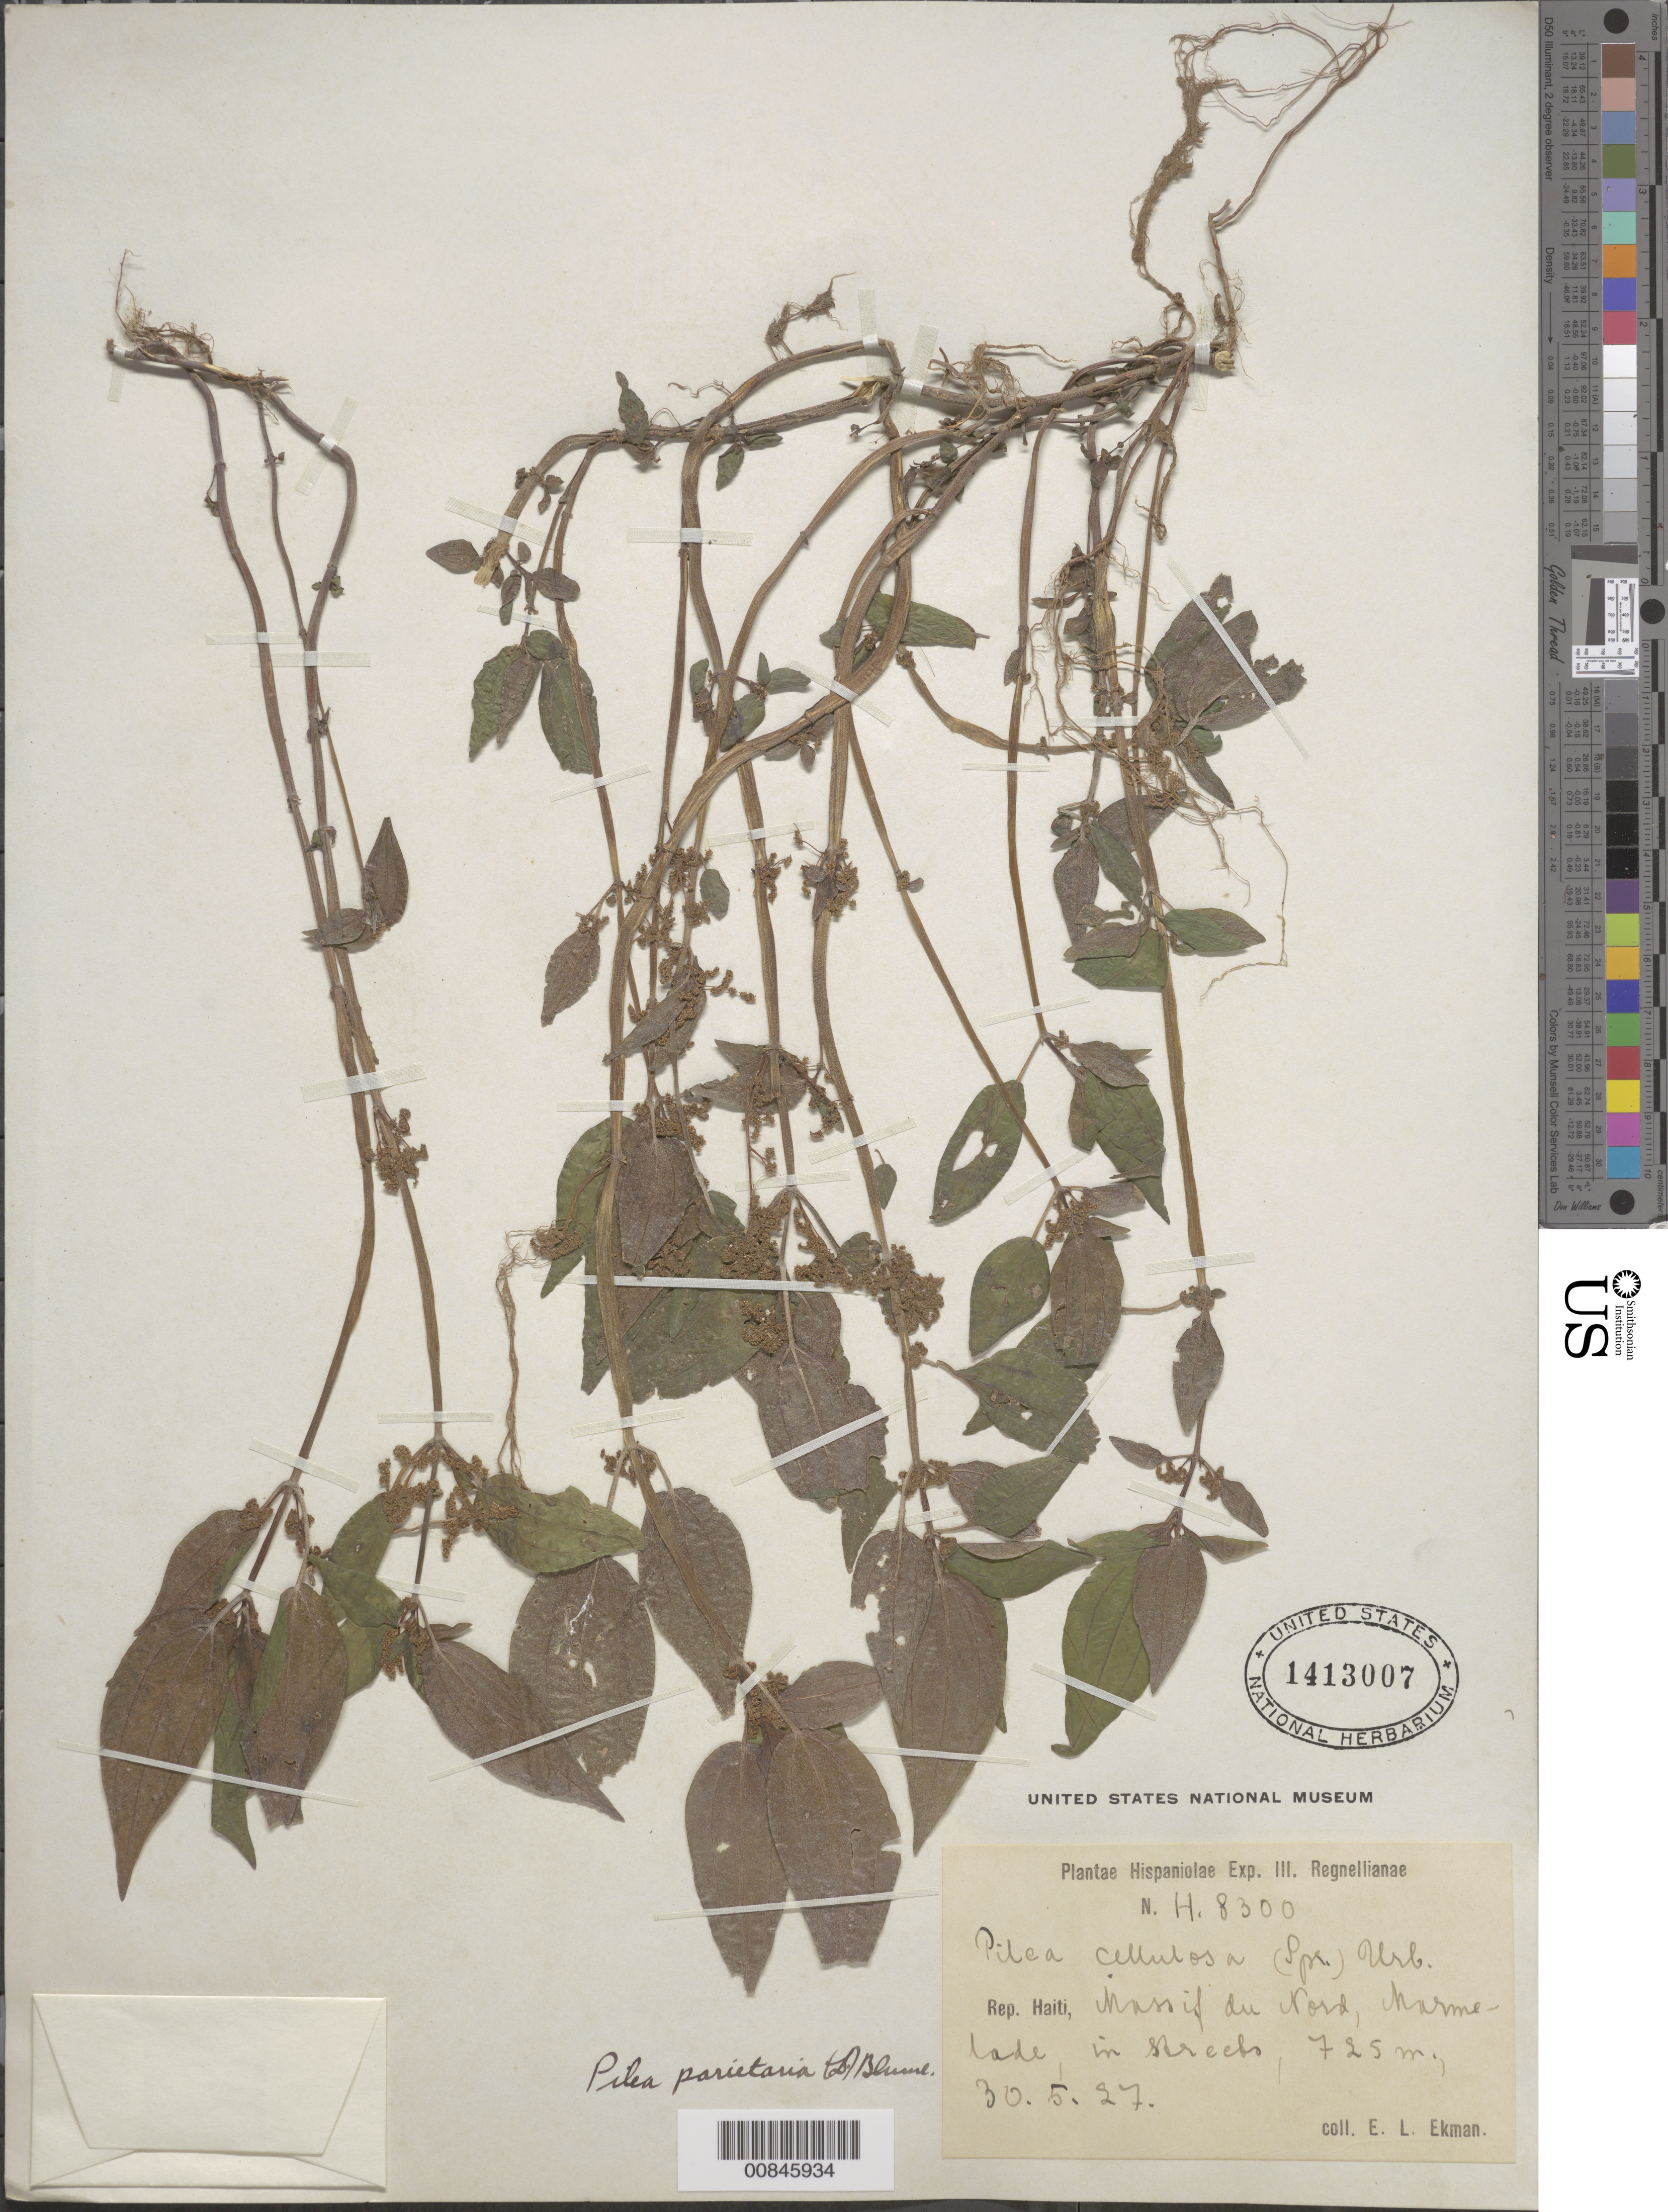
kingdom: Plantae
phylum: Tracheophyta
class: Magnoliopsida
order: Rosales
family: Urticaceae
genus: Pilea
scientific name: Pilea parietaria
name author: (L.) Blume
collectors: E. L. Ekman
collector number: H 8300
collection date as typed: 30 May 1927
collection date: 1927-05-30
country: Haiti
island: Hispaniola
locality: Massif du Nord, Marmelade, in streets.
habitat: In streets.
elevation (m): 725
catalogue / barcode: US 1413007